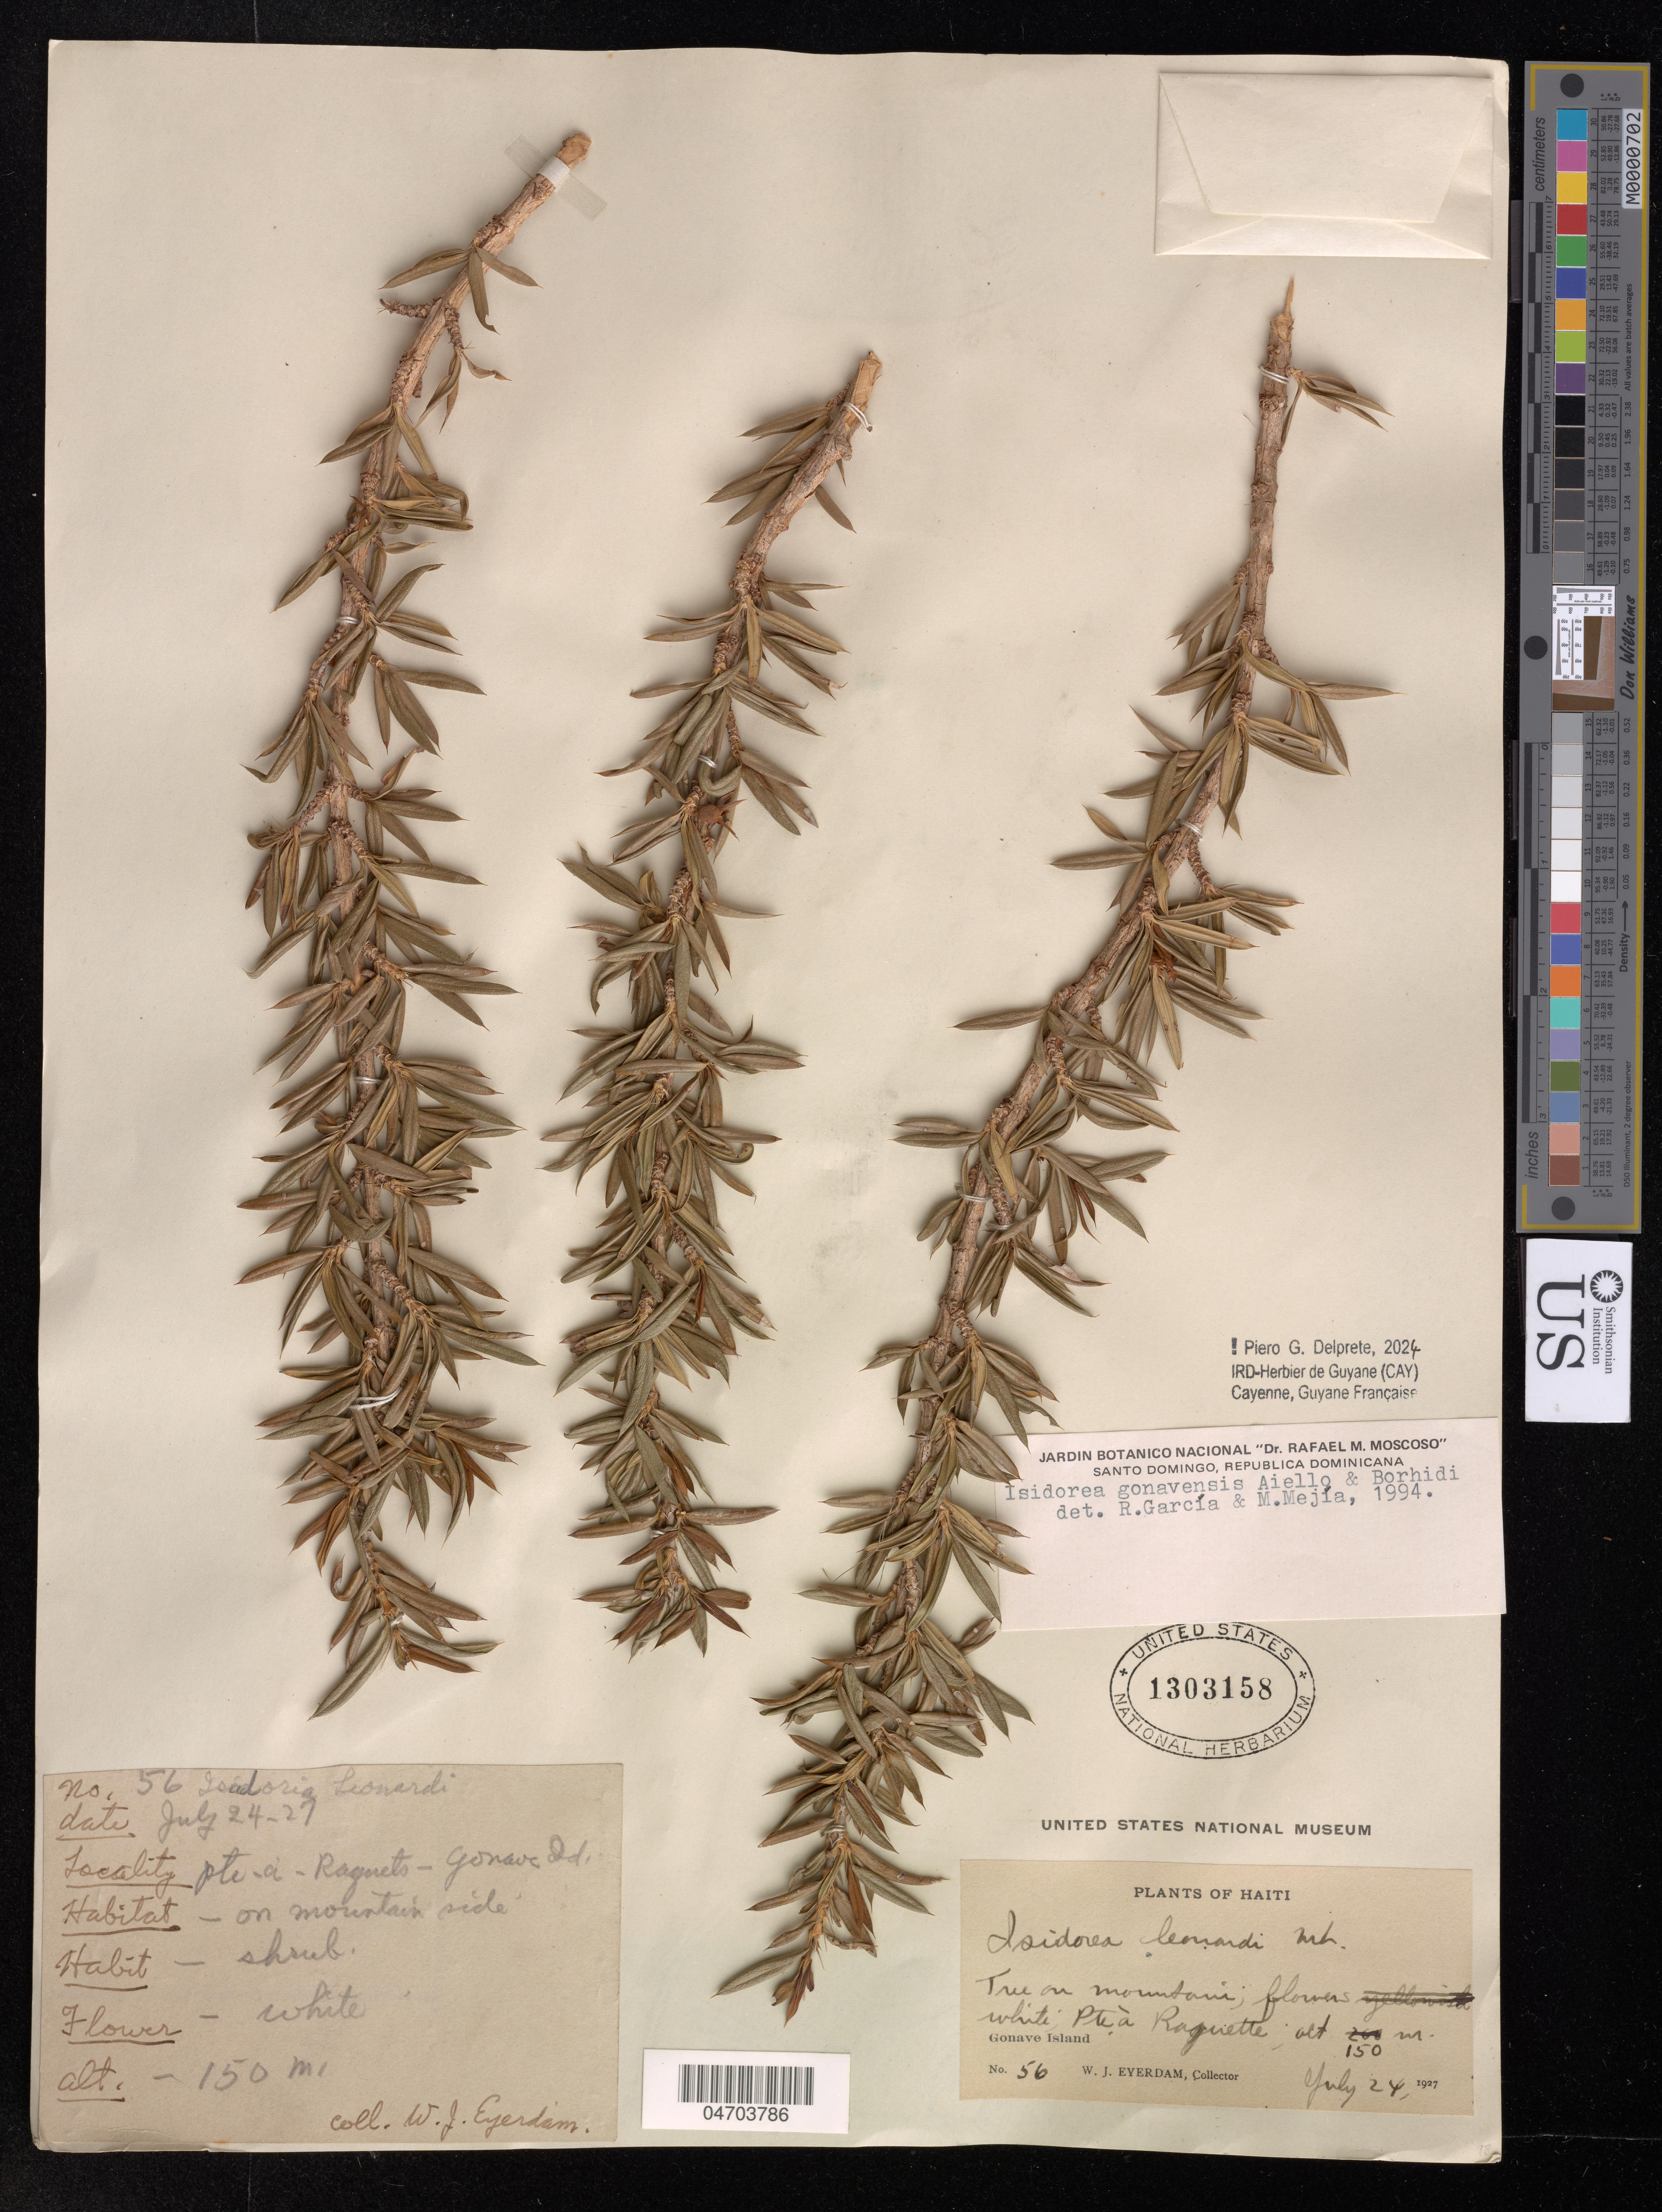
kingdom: Plantae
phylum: Tracheophyta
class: Magnoliopsida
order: Gentianales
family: Rubiaceae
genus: Isidorea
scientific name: Isidorea gonavensis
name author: Aiello & Borhidi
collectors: W. Eyerdam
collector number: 56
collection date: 1927-07-24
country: Haiti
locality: Gonave Island.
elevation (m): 150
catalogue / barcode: US 1303158